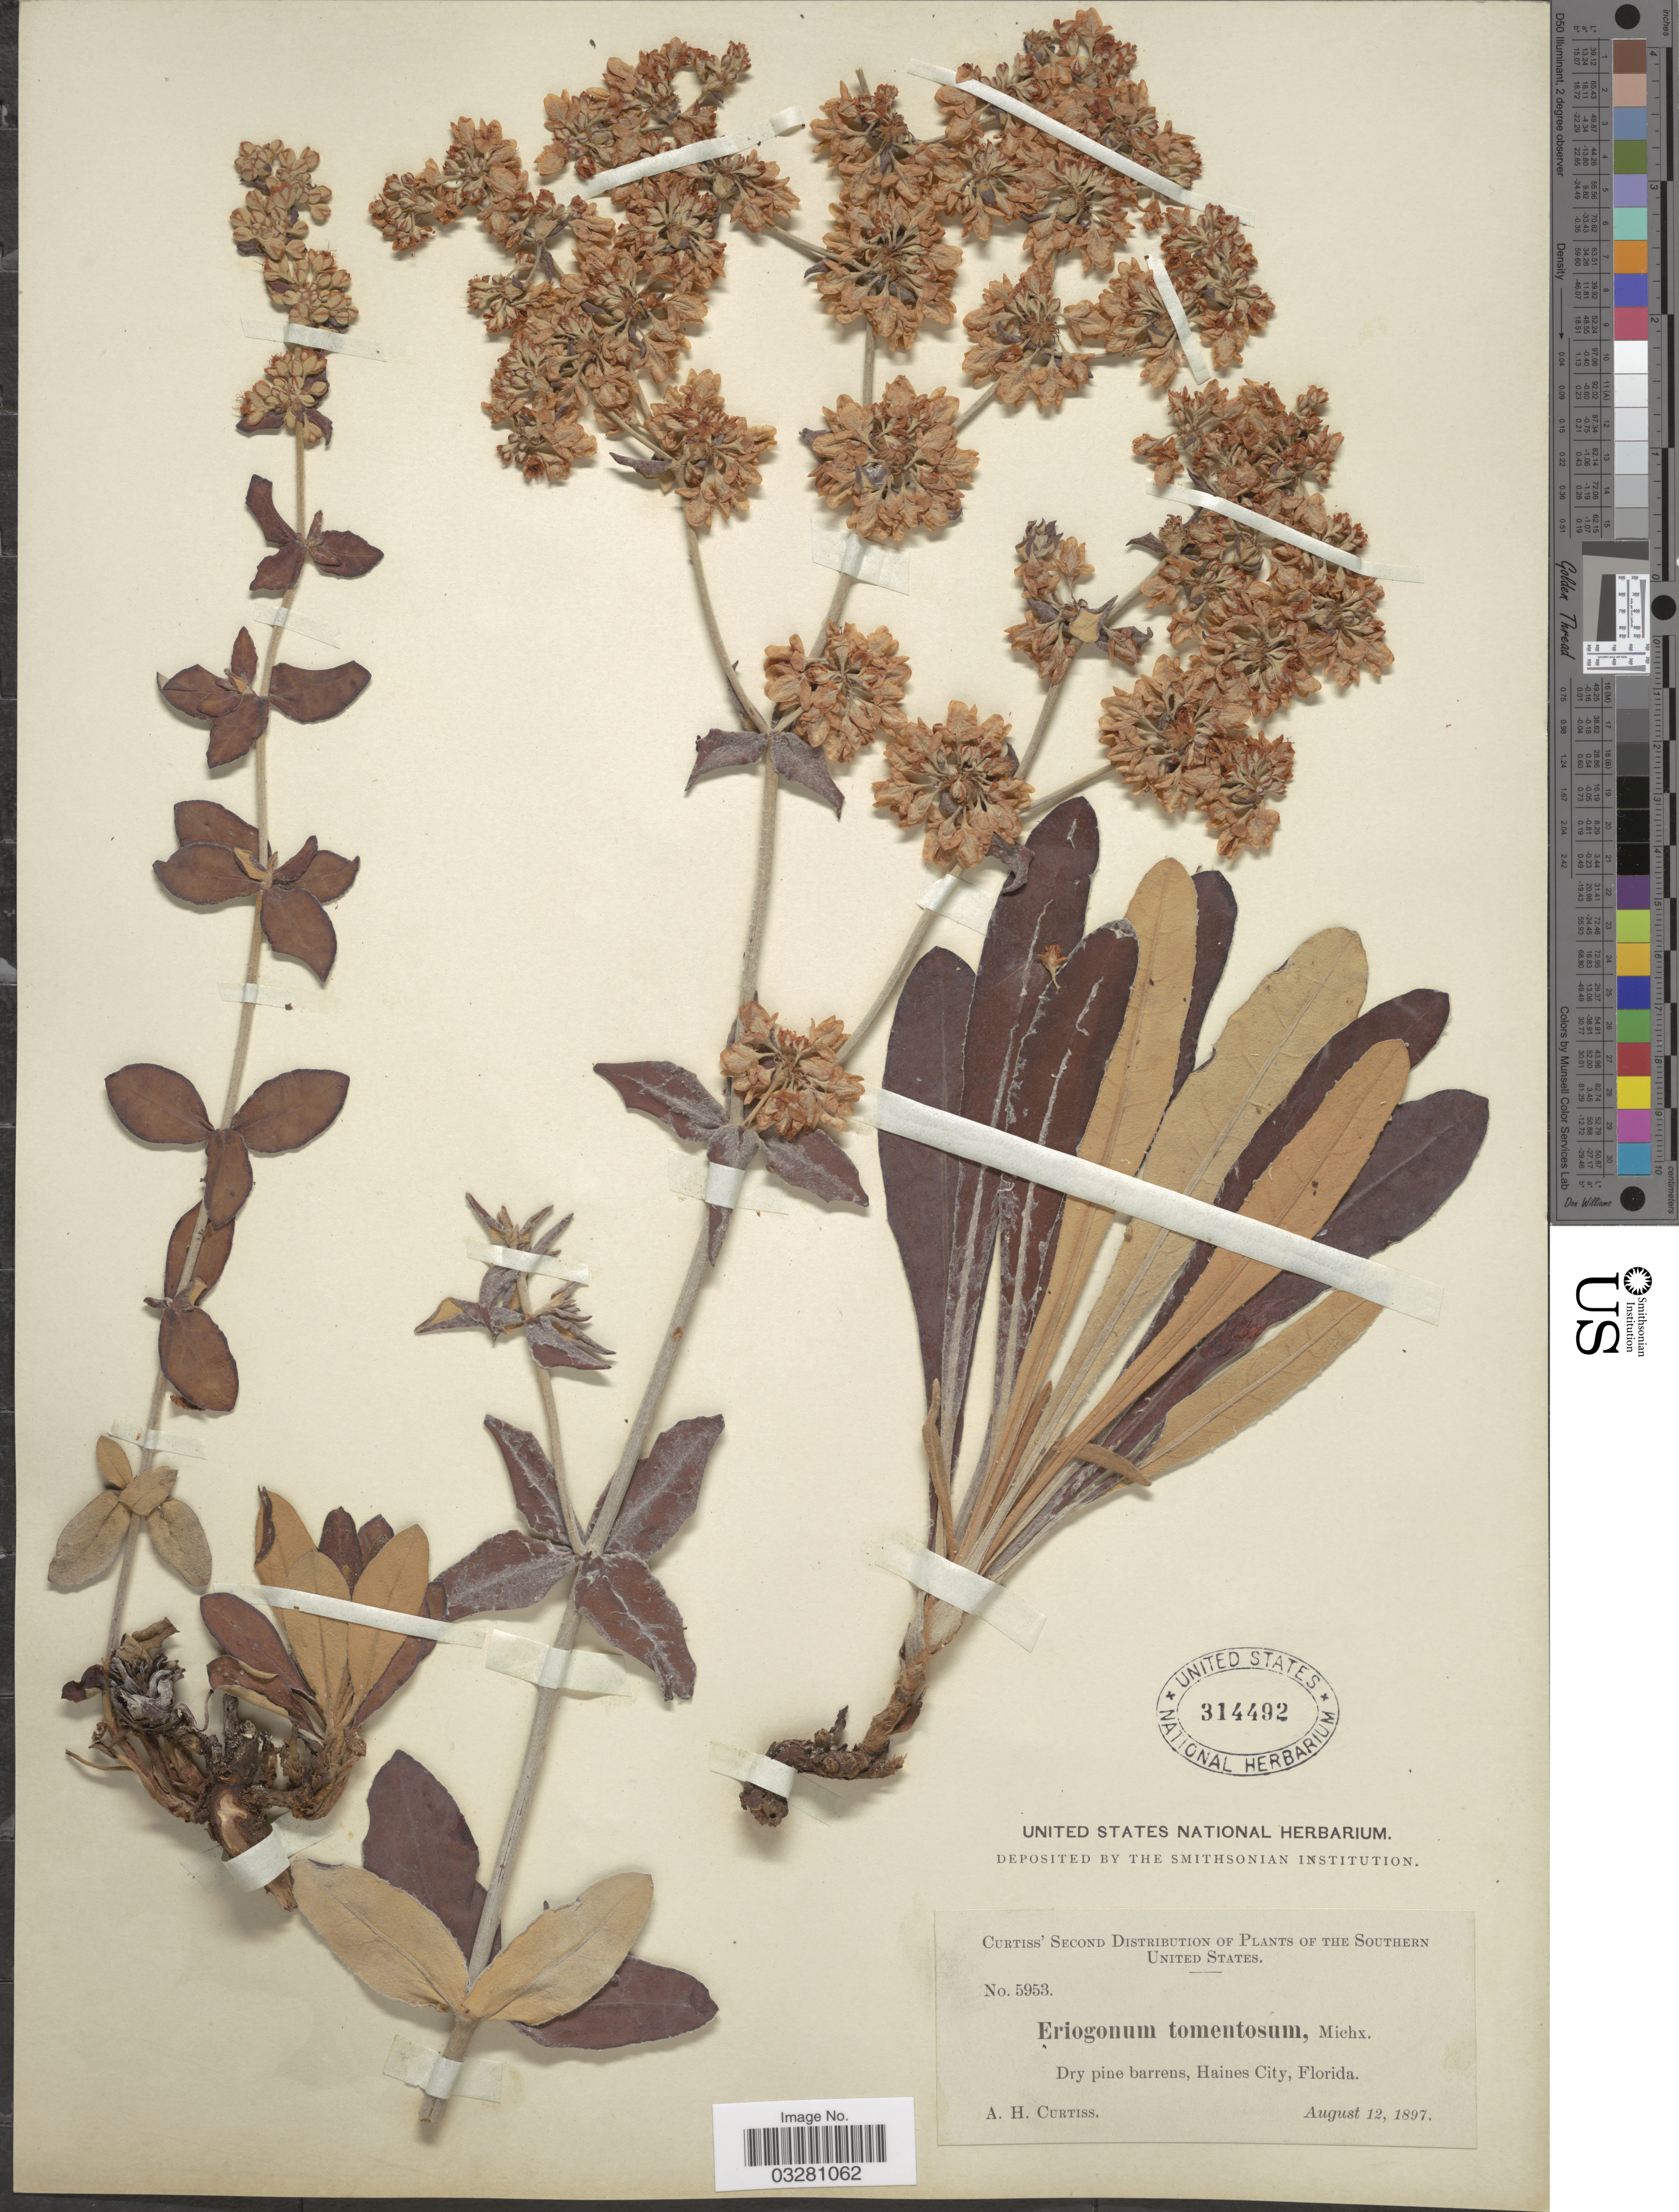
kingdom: Plantae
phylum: Tracheophyta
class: Magnoliopsida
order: Caryophyllales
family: Polygonaceae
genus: Eriogonum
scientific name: Eriogonum tomentosum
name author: Michx.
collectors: A. H. Curtiss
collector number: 5953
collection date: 1897-08-12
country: United States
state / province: Florida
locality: Southern United States. Haines City.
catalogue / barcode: US 314492